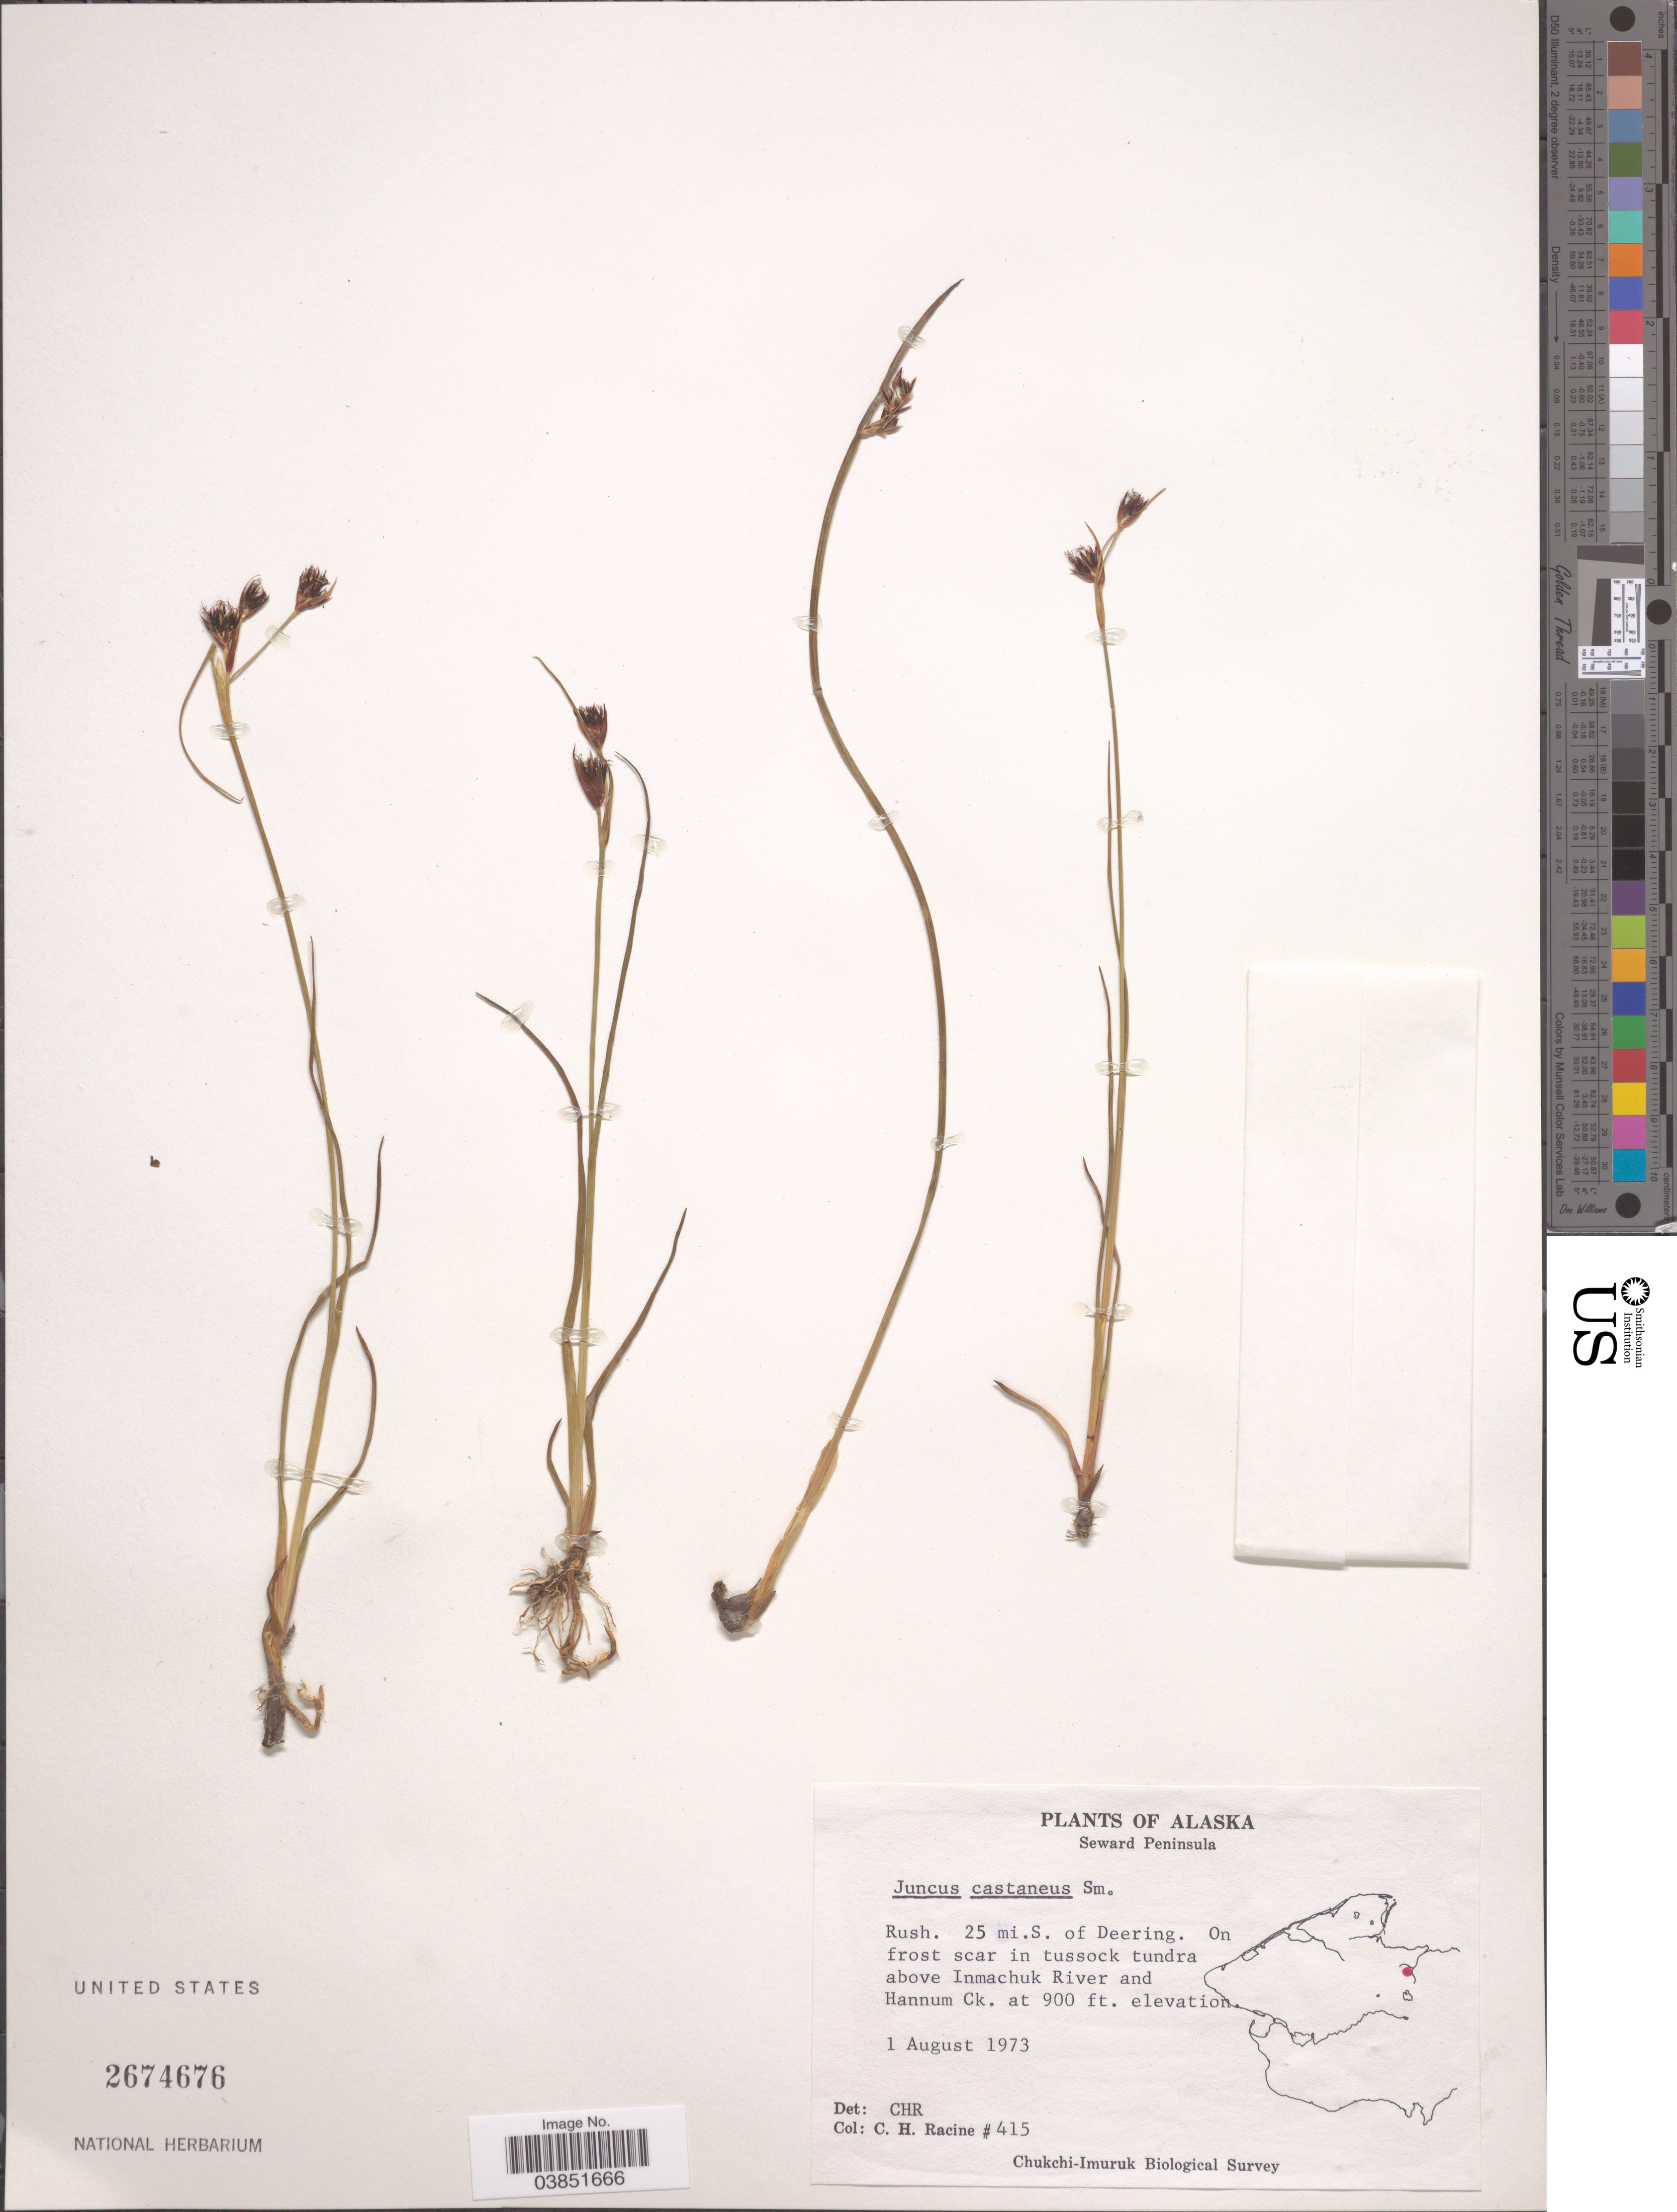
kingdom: Plantae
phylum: Tracheophyta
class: Liliopsida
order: Poales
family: Juncaceae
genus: Juncus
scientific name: Juncus castaneus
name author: Sm.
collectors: C. Racine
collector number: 415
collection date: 1973-08-01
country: United States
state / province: Alaska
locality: Seward Peninsula. 25 mi. S. of Deering. Above Inmachuk River and Hannum Ck.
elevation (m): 274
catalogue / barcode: US 2674676